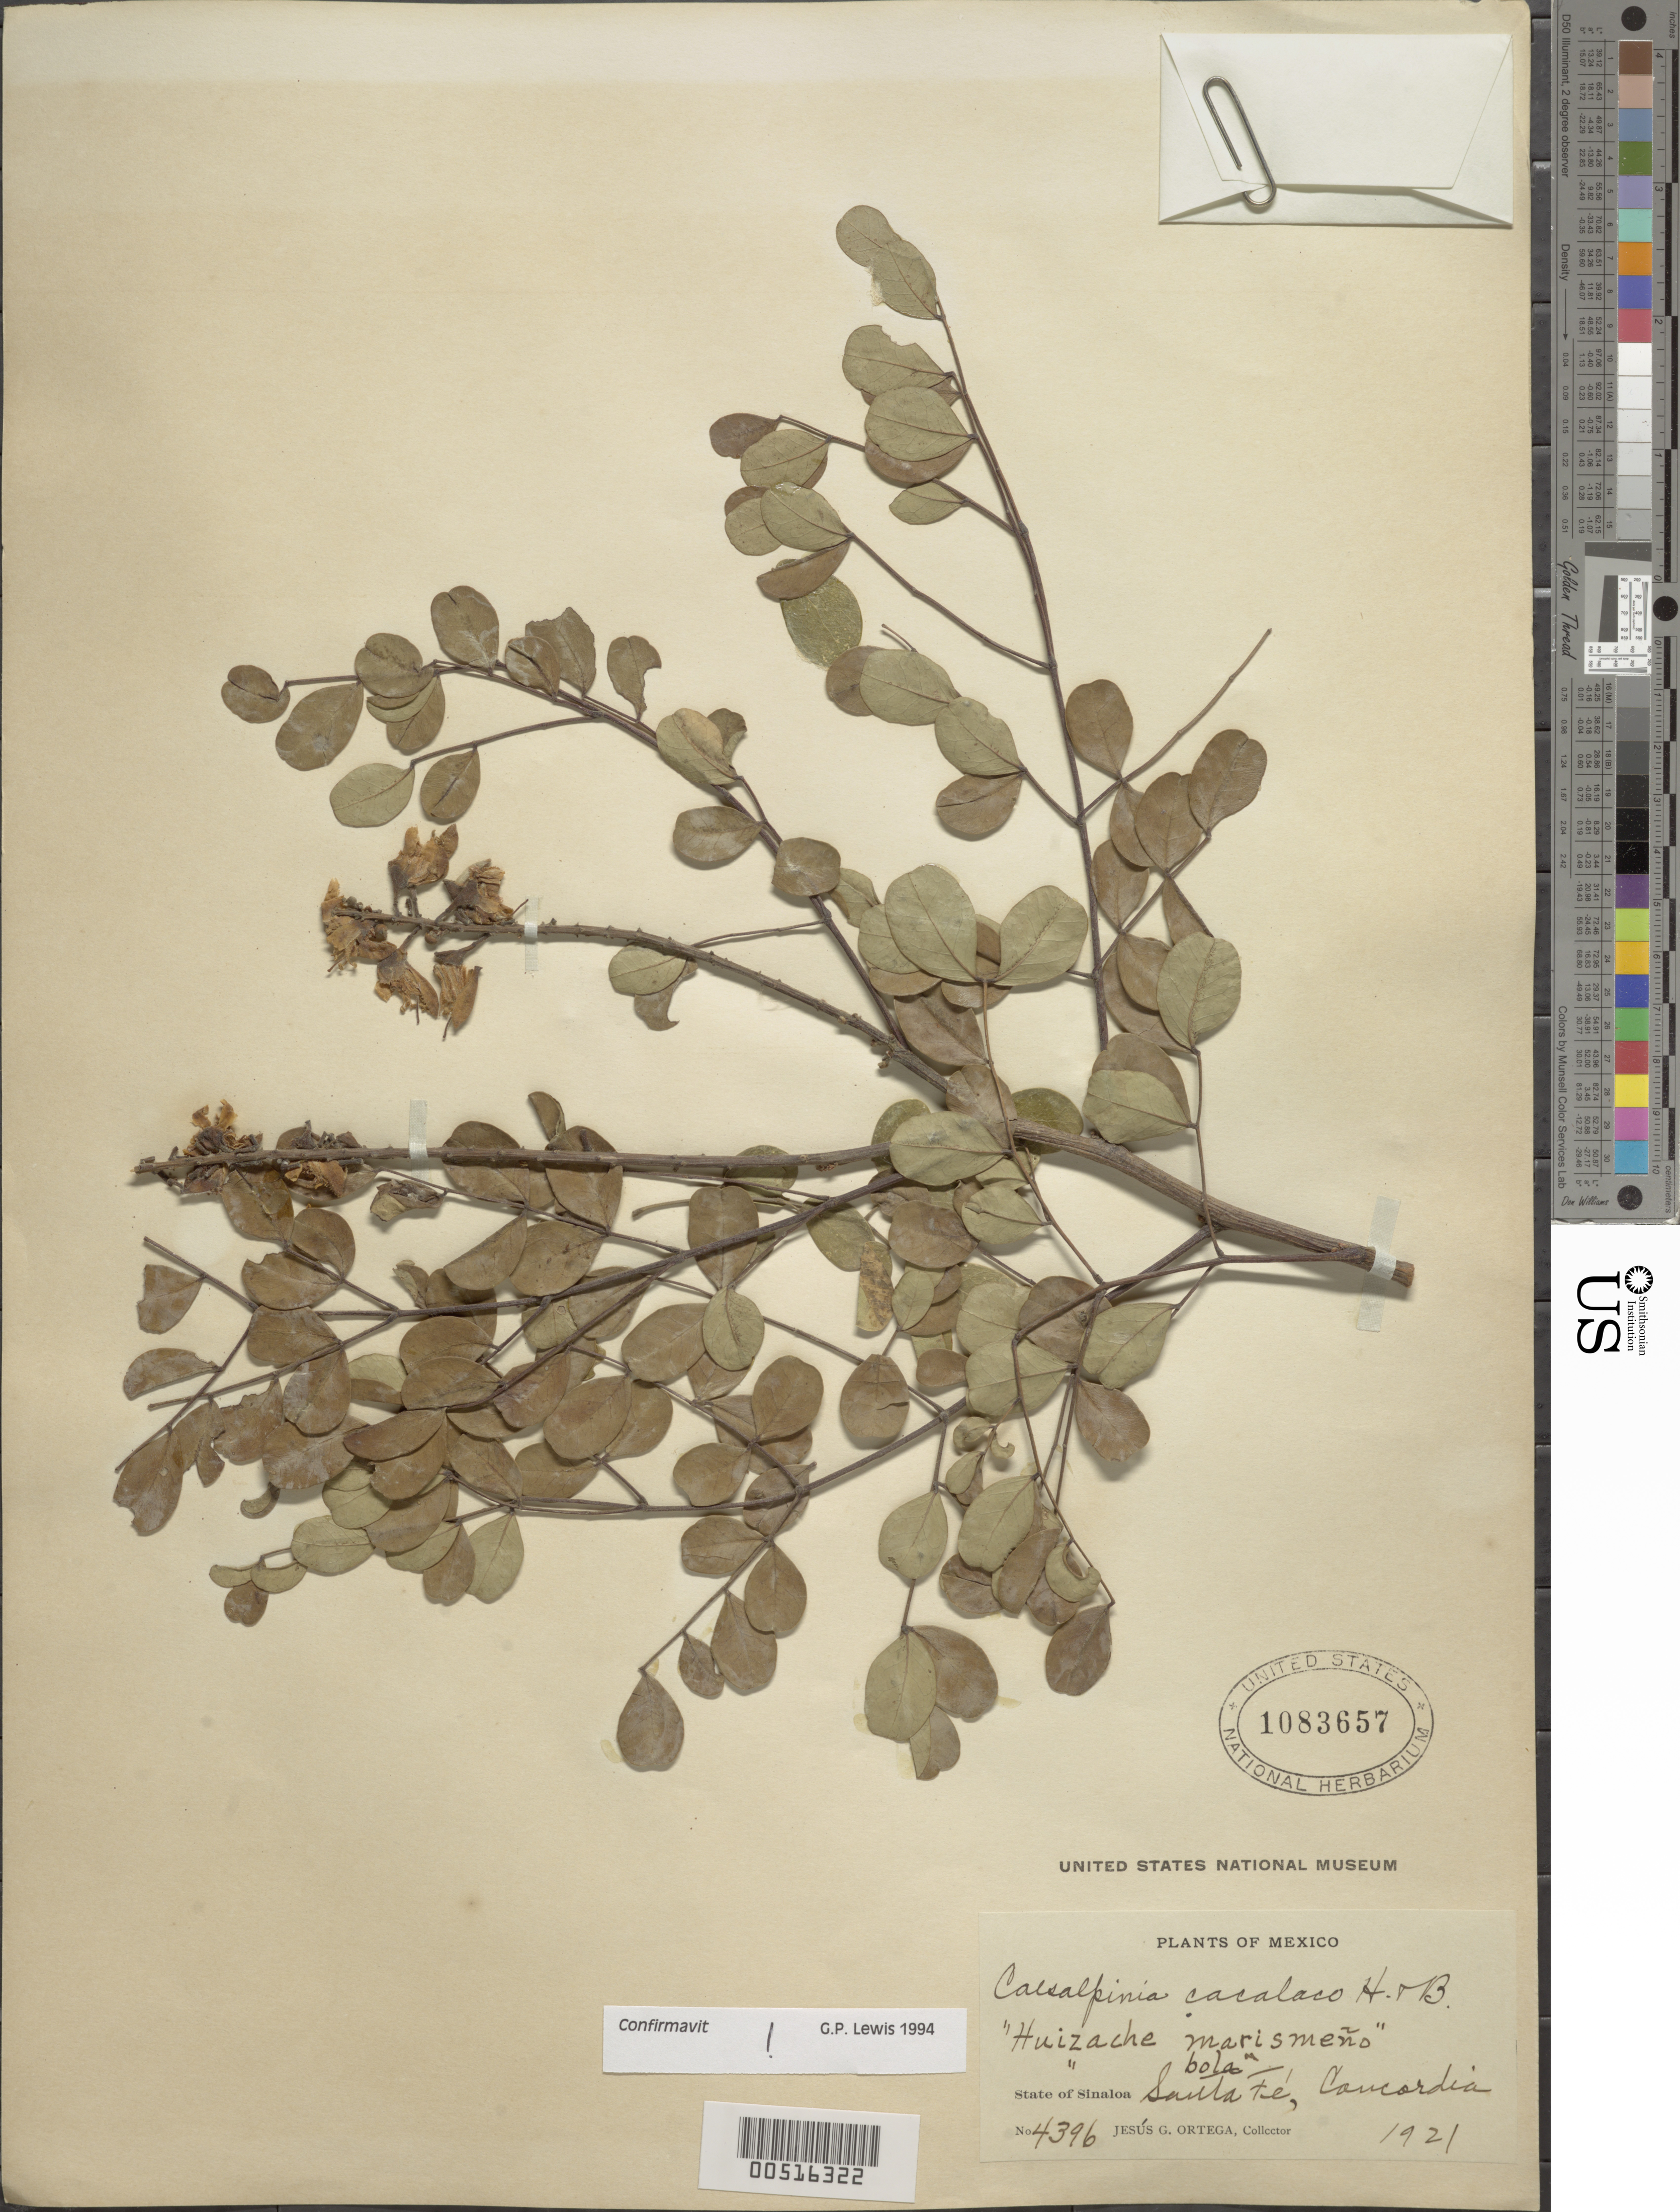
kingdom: Plantae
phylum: Tracheophyta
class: Magnoliopsida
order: Fabales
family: Fabaceae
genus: Tara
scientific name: Tara cacalaco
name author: (Bonpl.) Molinari & Sánchez Och.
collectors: J. Ortega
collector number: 4396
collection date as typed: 1921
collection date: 1921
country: Mexico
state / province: Sinaloa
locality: Santa fe, concordia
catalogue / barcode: US 1083657